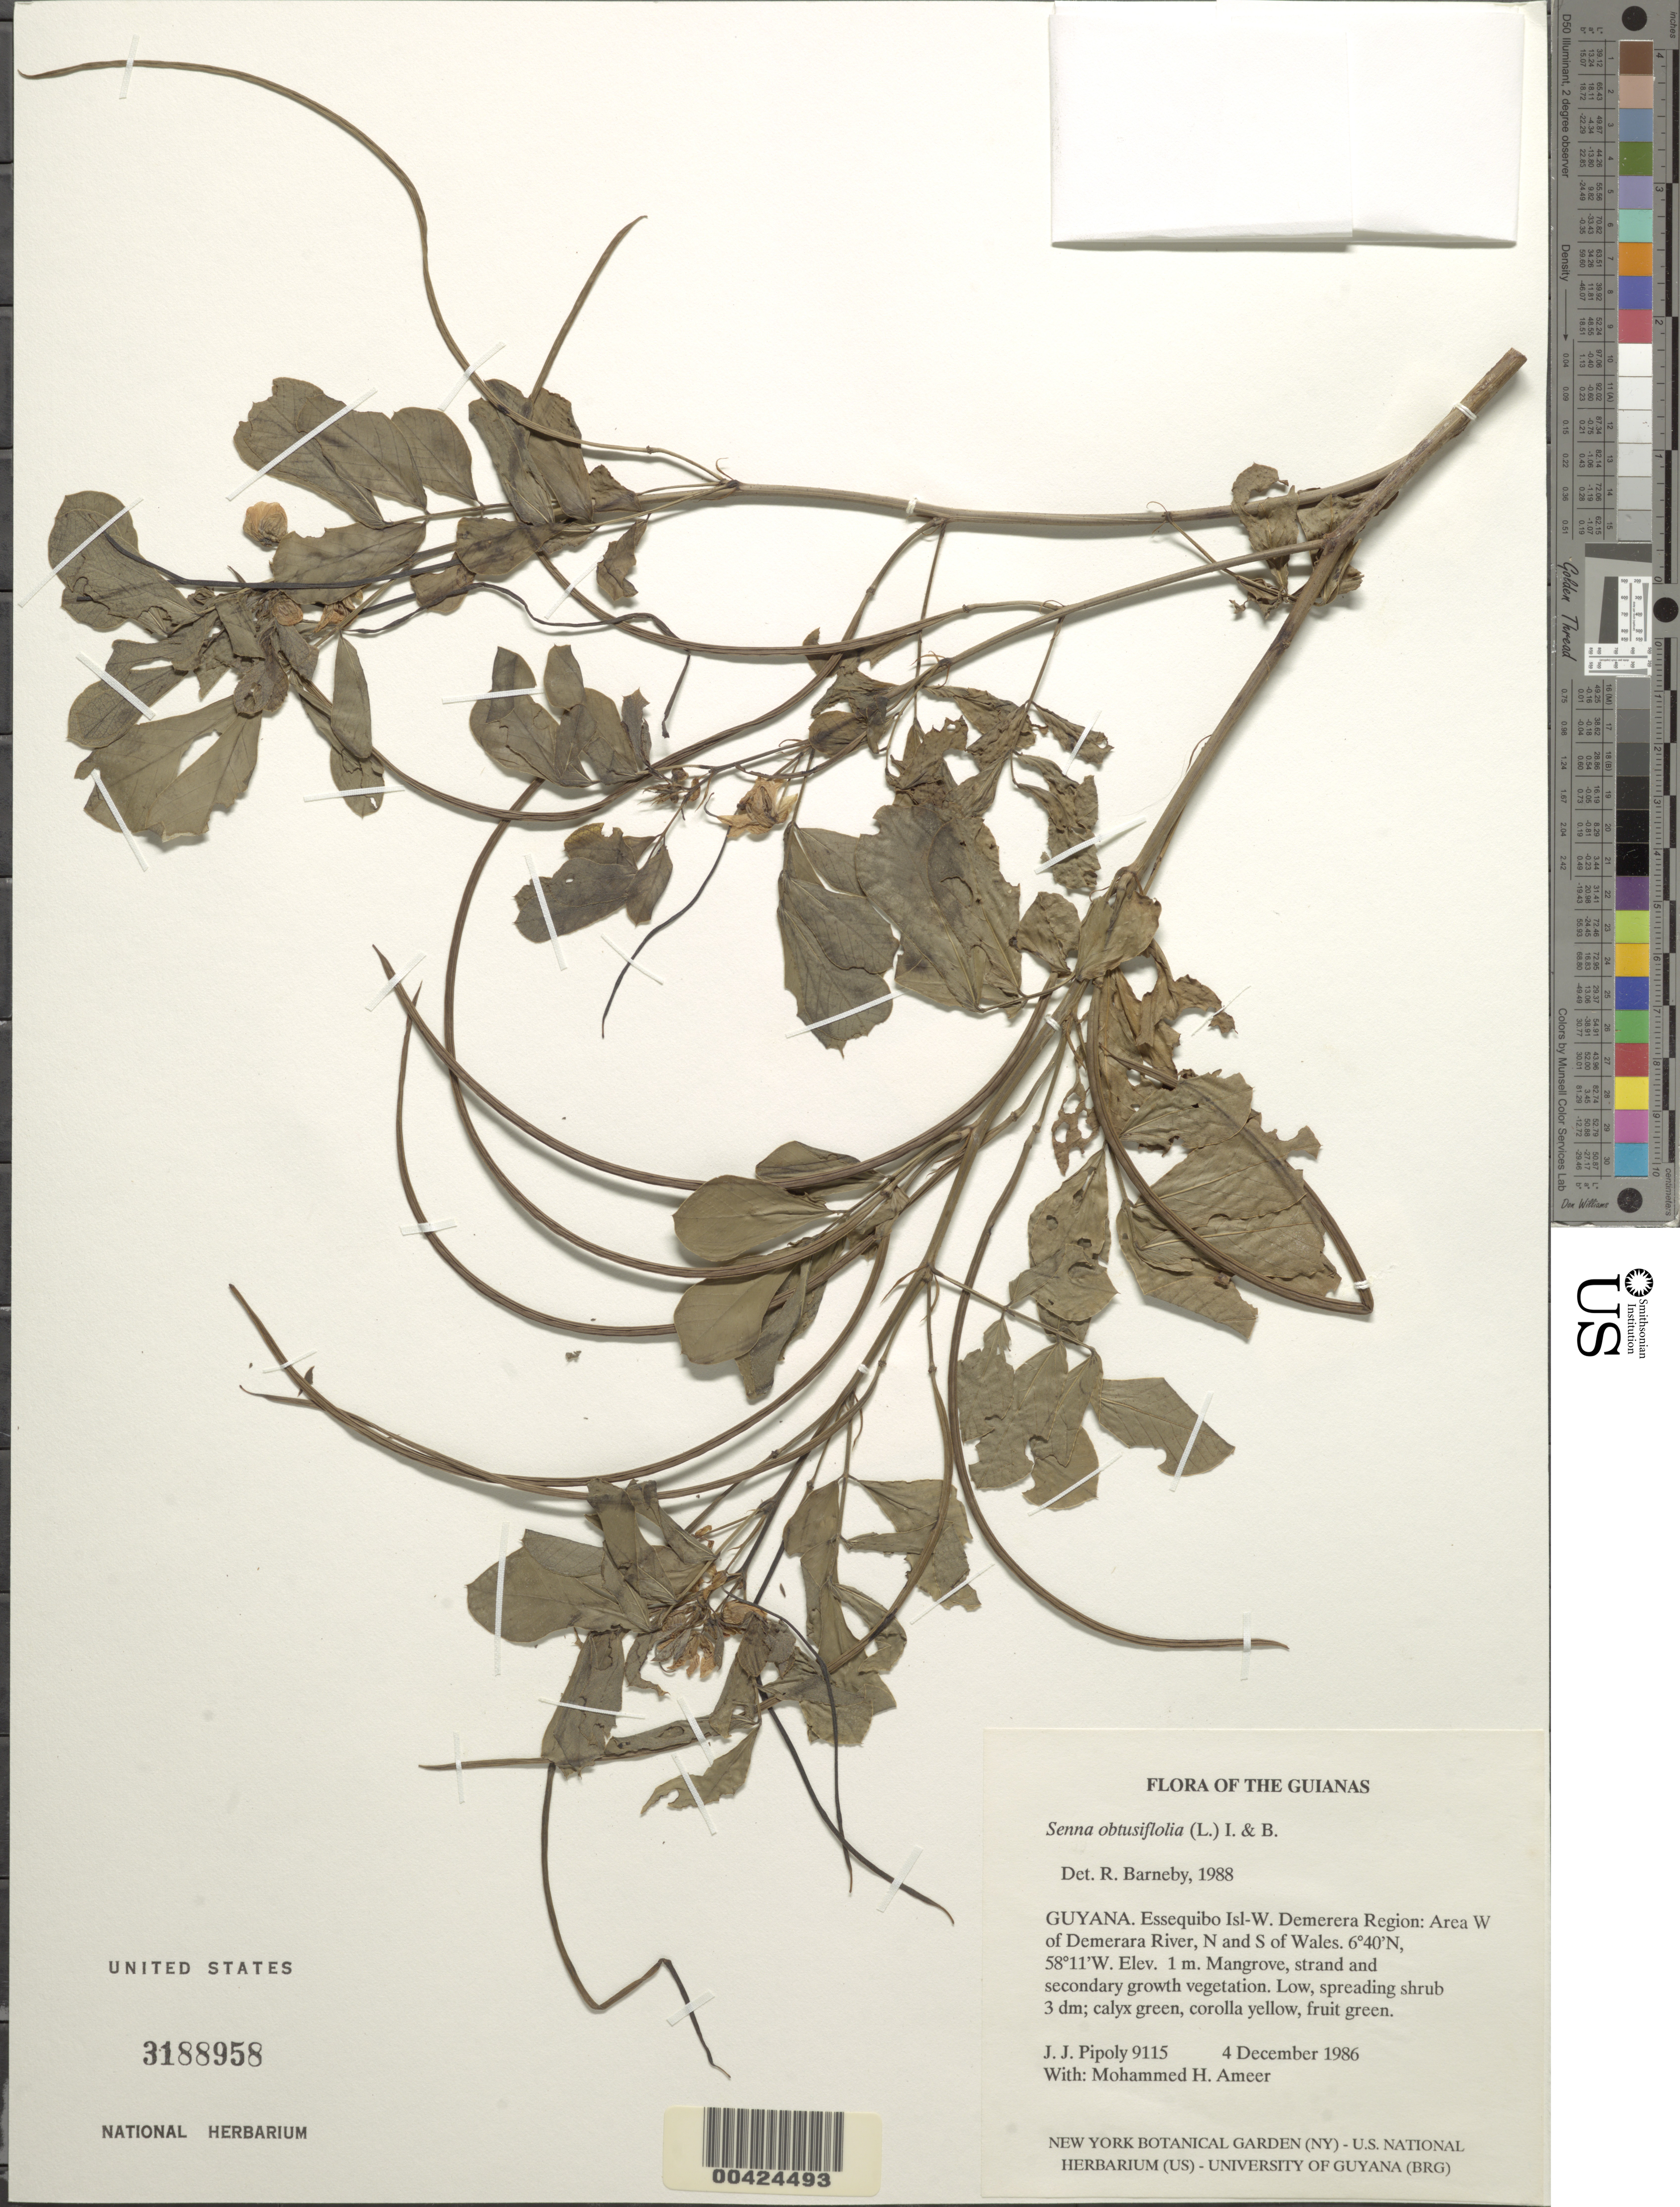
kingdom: Plantae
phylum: Tracheophyta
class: Magnoliopsida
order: Fabales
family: Fabaceae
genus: Senna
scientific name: Senna obtusifolia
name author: (L.) H.S. Irwin & Barneby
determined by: Barneby, Rupert C., (NY)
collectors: J. J. Pipoly & M. Ameer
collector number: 9115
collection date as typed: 04 Dec 1986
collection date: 1986-12-04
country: Guyana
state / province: Essequibo Isl-W. Demerara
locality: Wales, n and s of; area w of demerara river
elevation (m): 1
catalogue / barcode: US 3188958